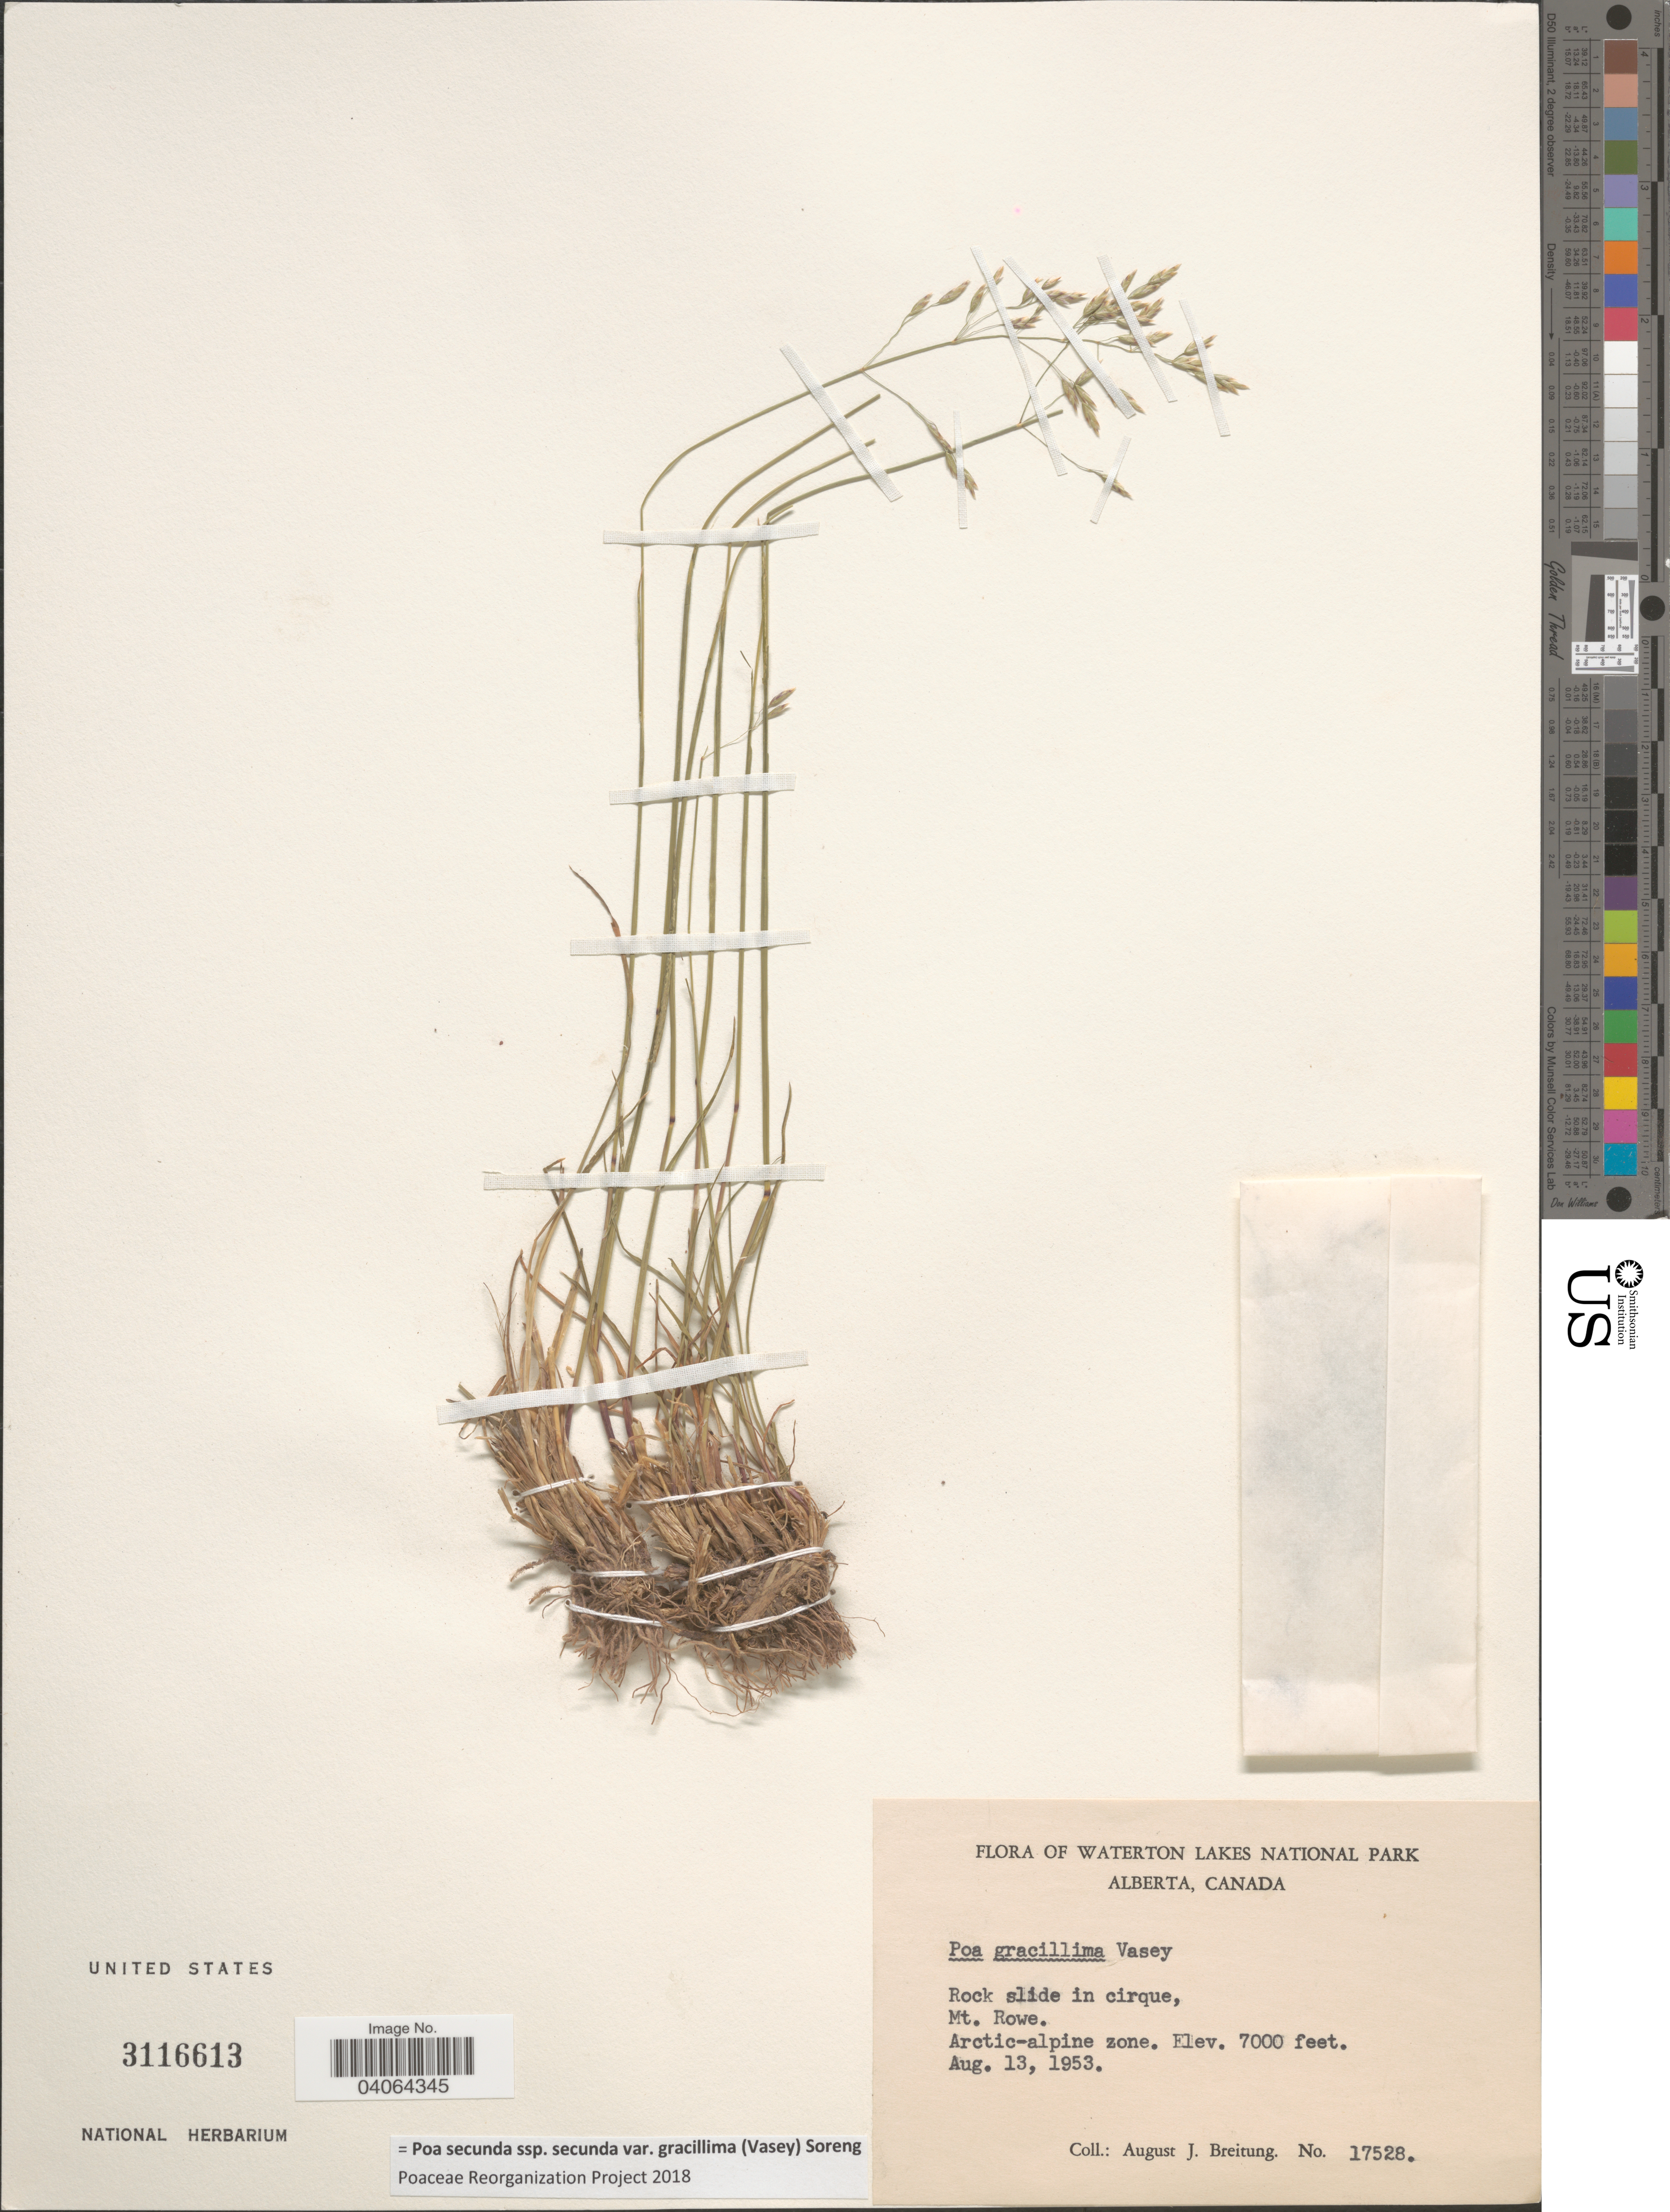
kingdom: Plantae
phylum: Tracheophyta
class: Liliopsida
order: Poales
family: Poaceae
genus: Poa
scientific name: Poa secunda subsp. secunda var. gracillima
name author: (Vasey) Soreng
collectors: A. Breitung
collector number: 17528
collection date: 1953-08-13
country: Canada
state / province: Alberta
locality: Waterton Lakes National Park. Rock slide in cirque, Mt. Rowe. Arctic-alpine zone.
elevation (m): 2134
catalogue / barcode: US 3116613